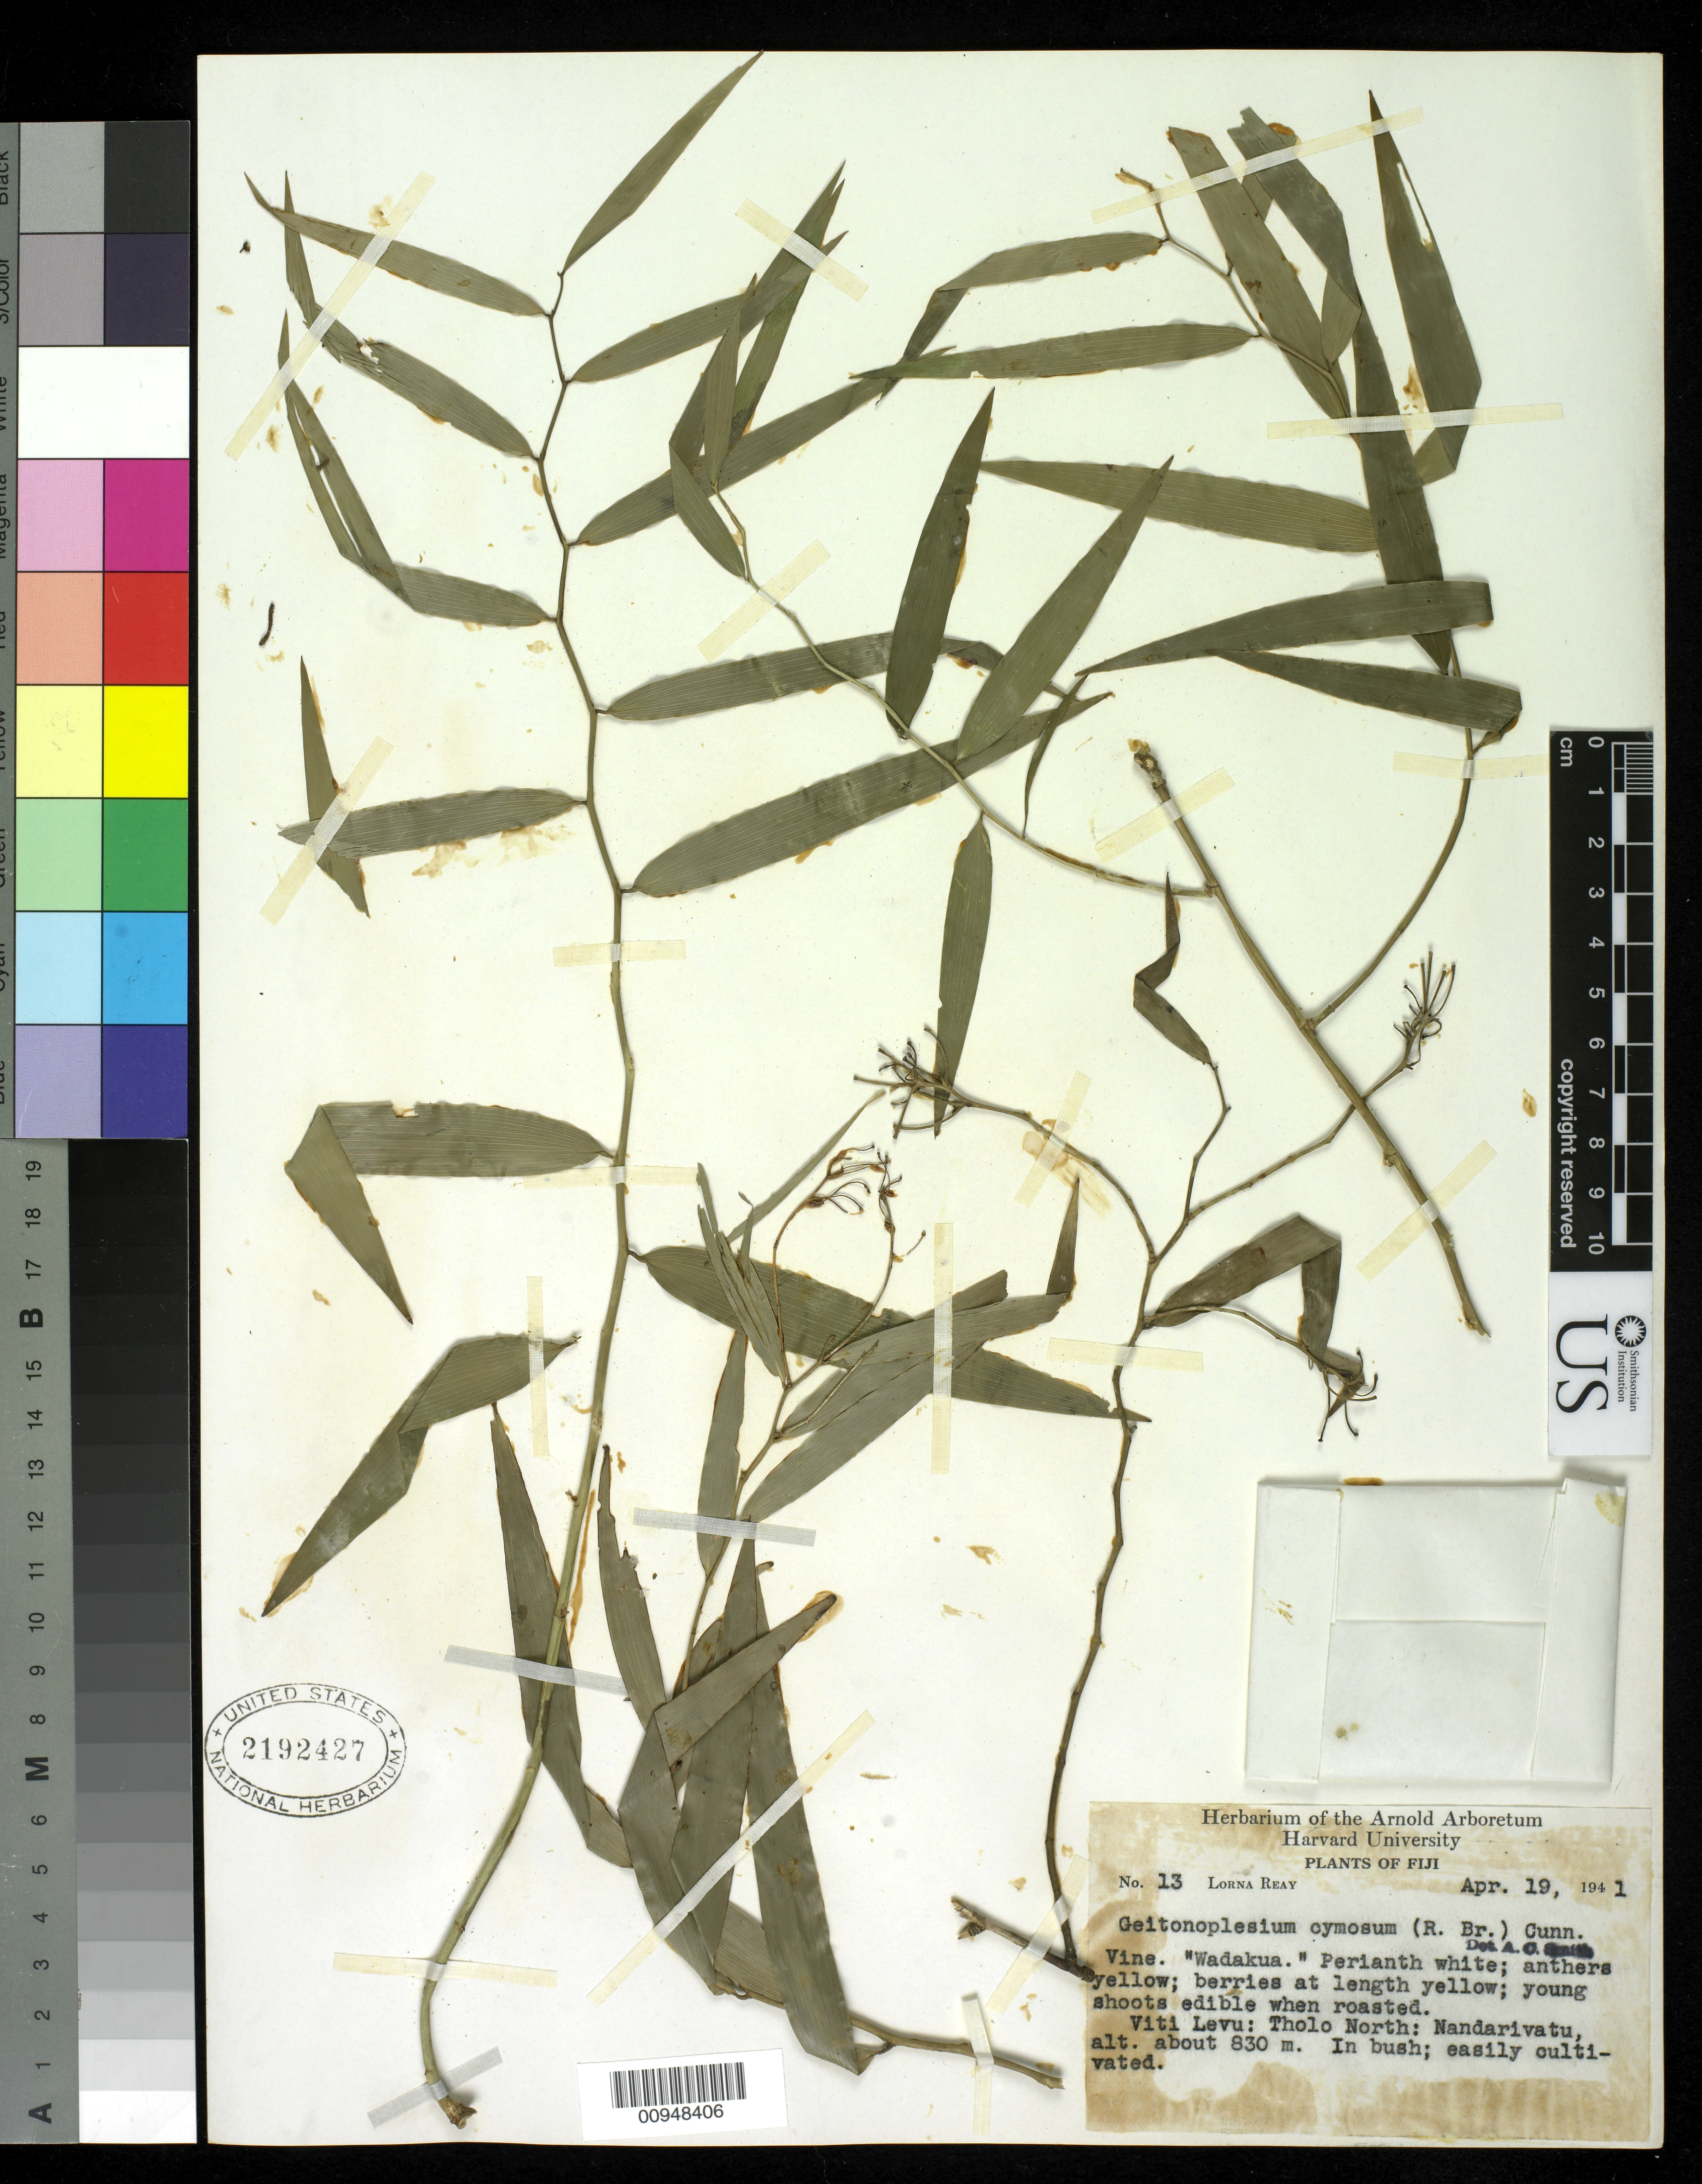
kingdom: Plantae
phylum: Tracheophyta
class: Liliopsida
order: Asparagales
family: Asphodelaceae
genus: Geitonoplesium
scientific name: Geitonoplesium cymosum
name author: (R. Br.) A. Cunn. ex Hook.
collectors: A. C. Smith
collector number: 13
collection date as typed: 17 Jul 1955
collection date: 1955-07-17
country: Fiji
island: Viti Levu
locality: Serua: Vicinity of Ndeumba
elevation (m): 0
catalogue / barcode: US 2192427